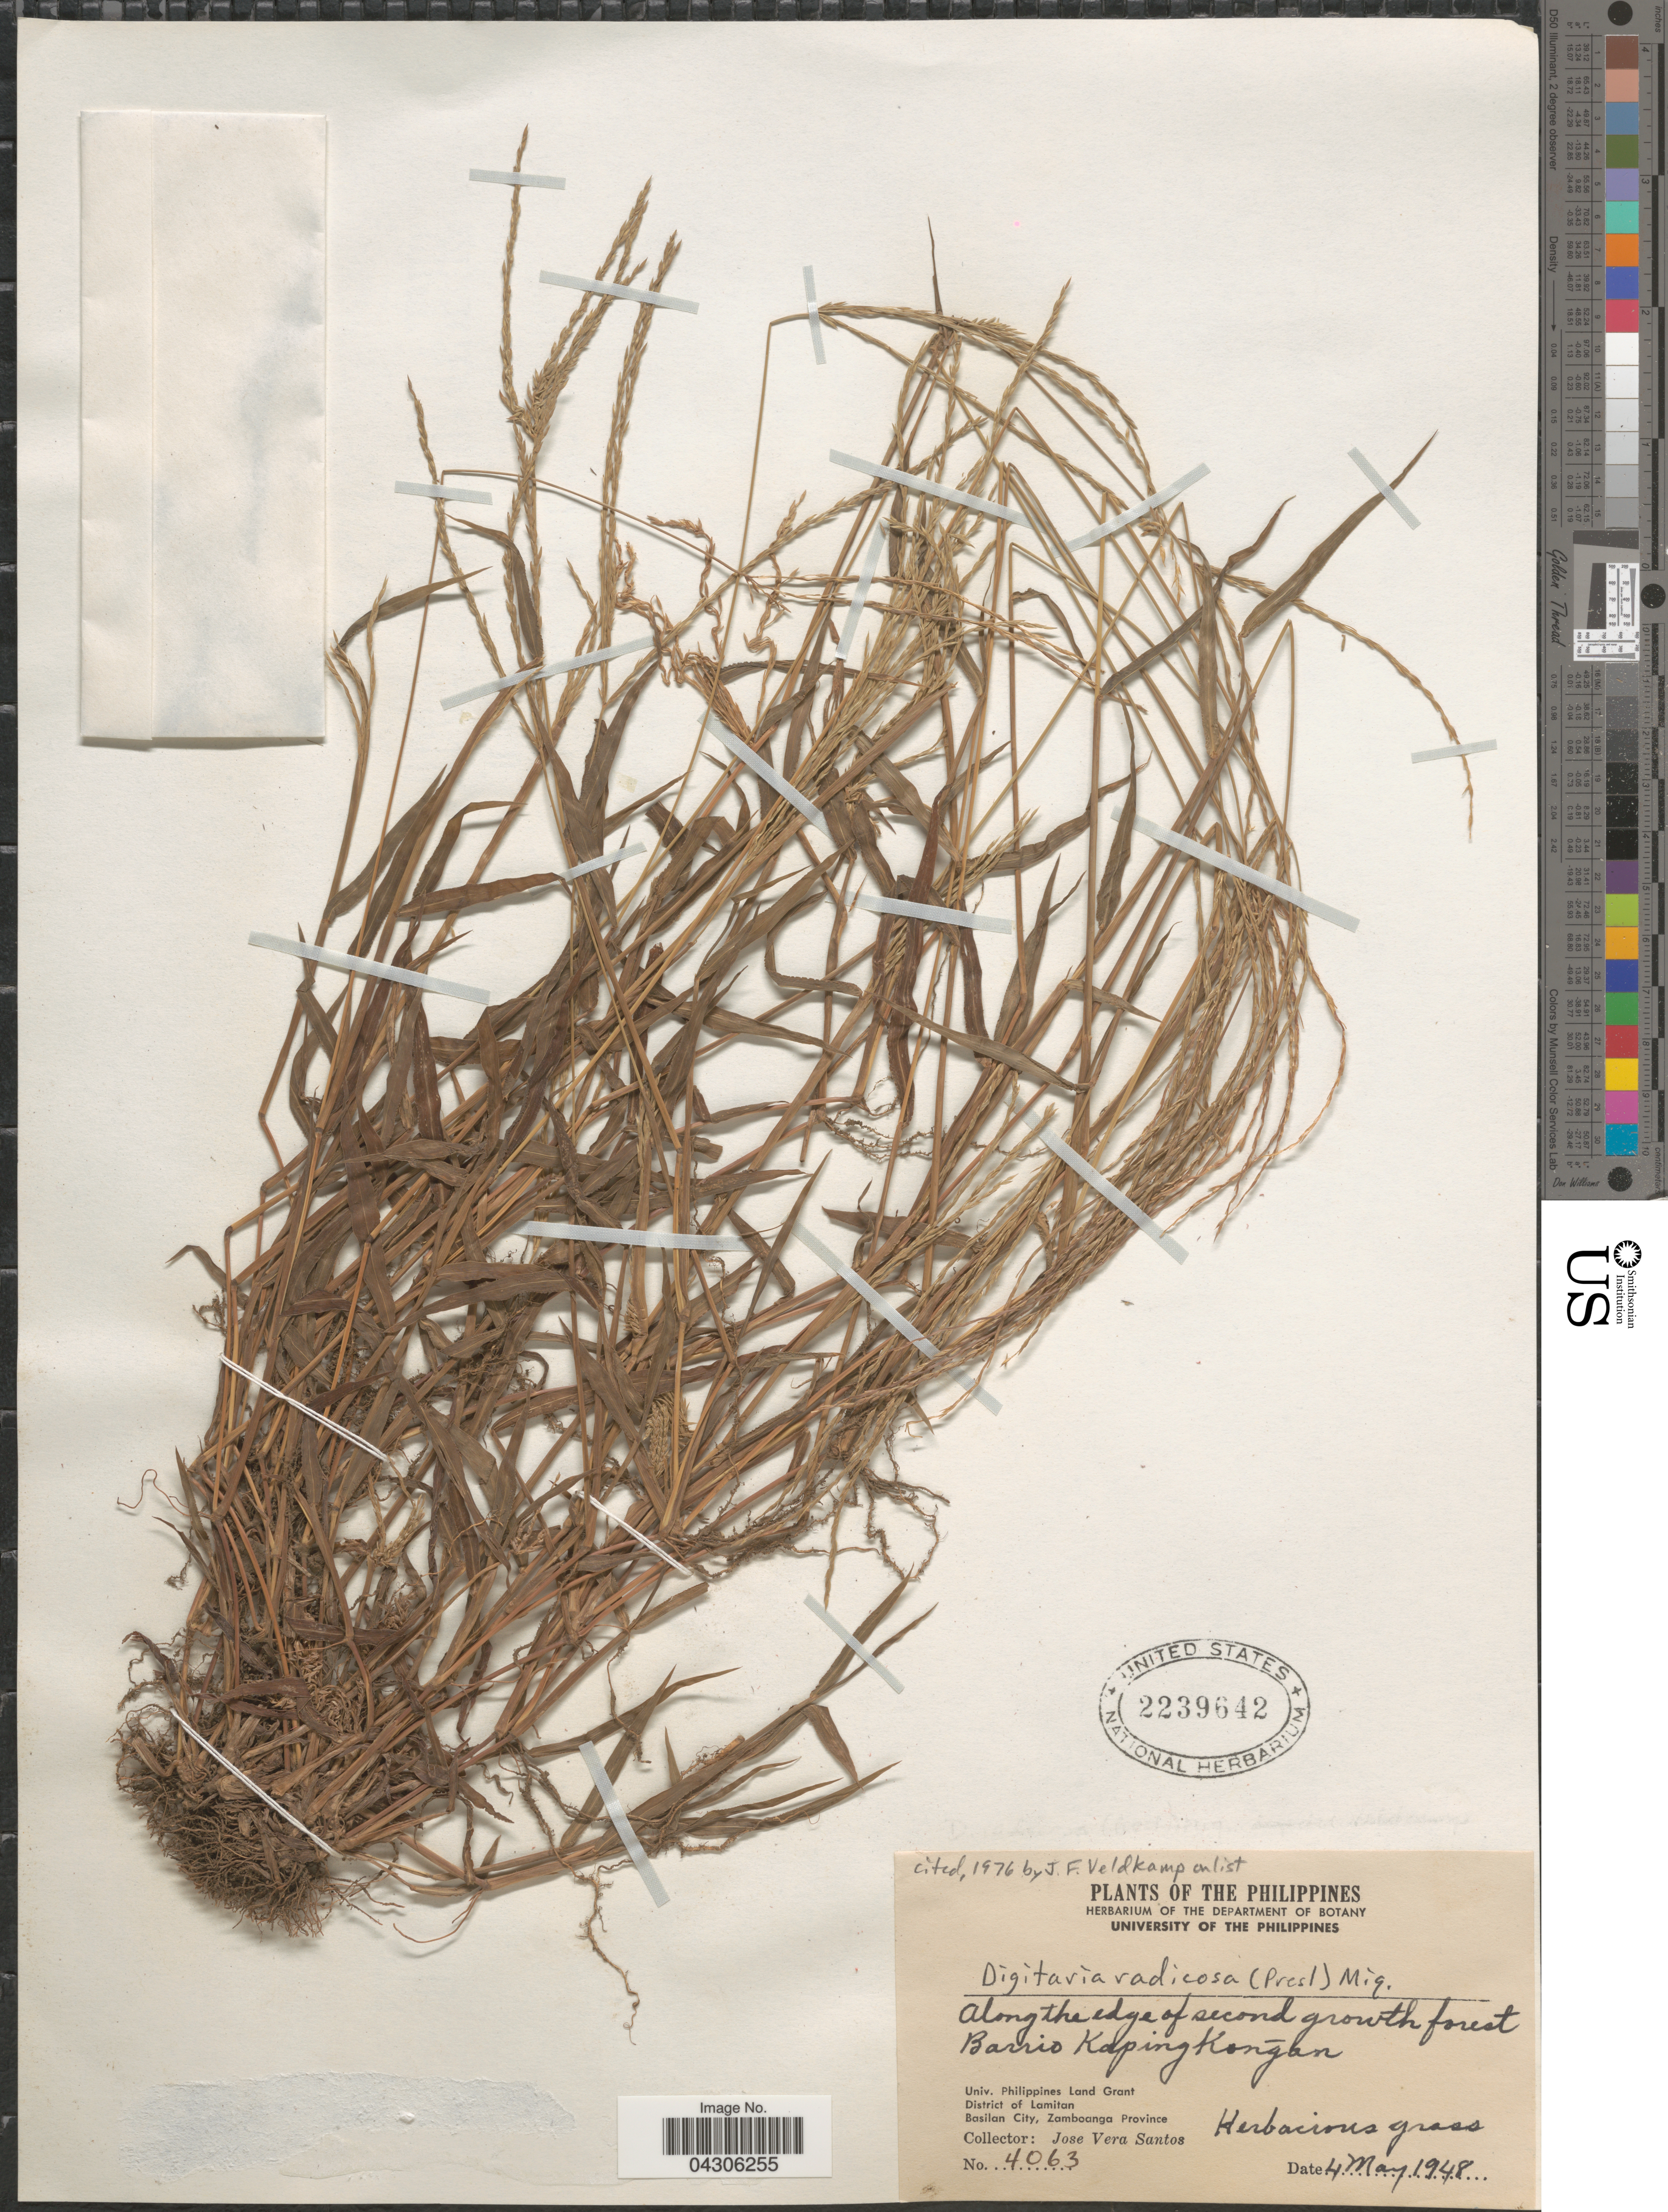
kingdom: Plantae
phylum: Tracheophyta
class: Liliopsida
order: Poales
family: Poaceae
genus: Digitaria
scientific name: Digitaria radicosa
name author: (J. Presl) Miq.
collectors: J. Vera Santos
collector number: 4063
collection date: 1948-05-04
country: Philippines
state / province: Zamboanga Peninsula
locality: Along the edge of second growth forest Barrio KapingKongan. Univ. Philippines Land Grant. District of Lamitan. Basilan City, Zamboanga Province.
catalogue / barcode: US 2239642